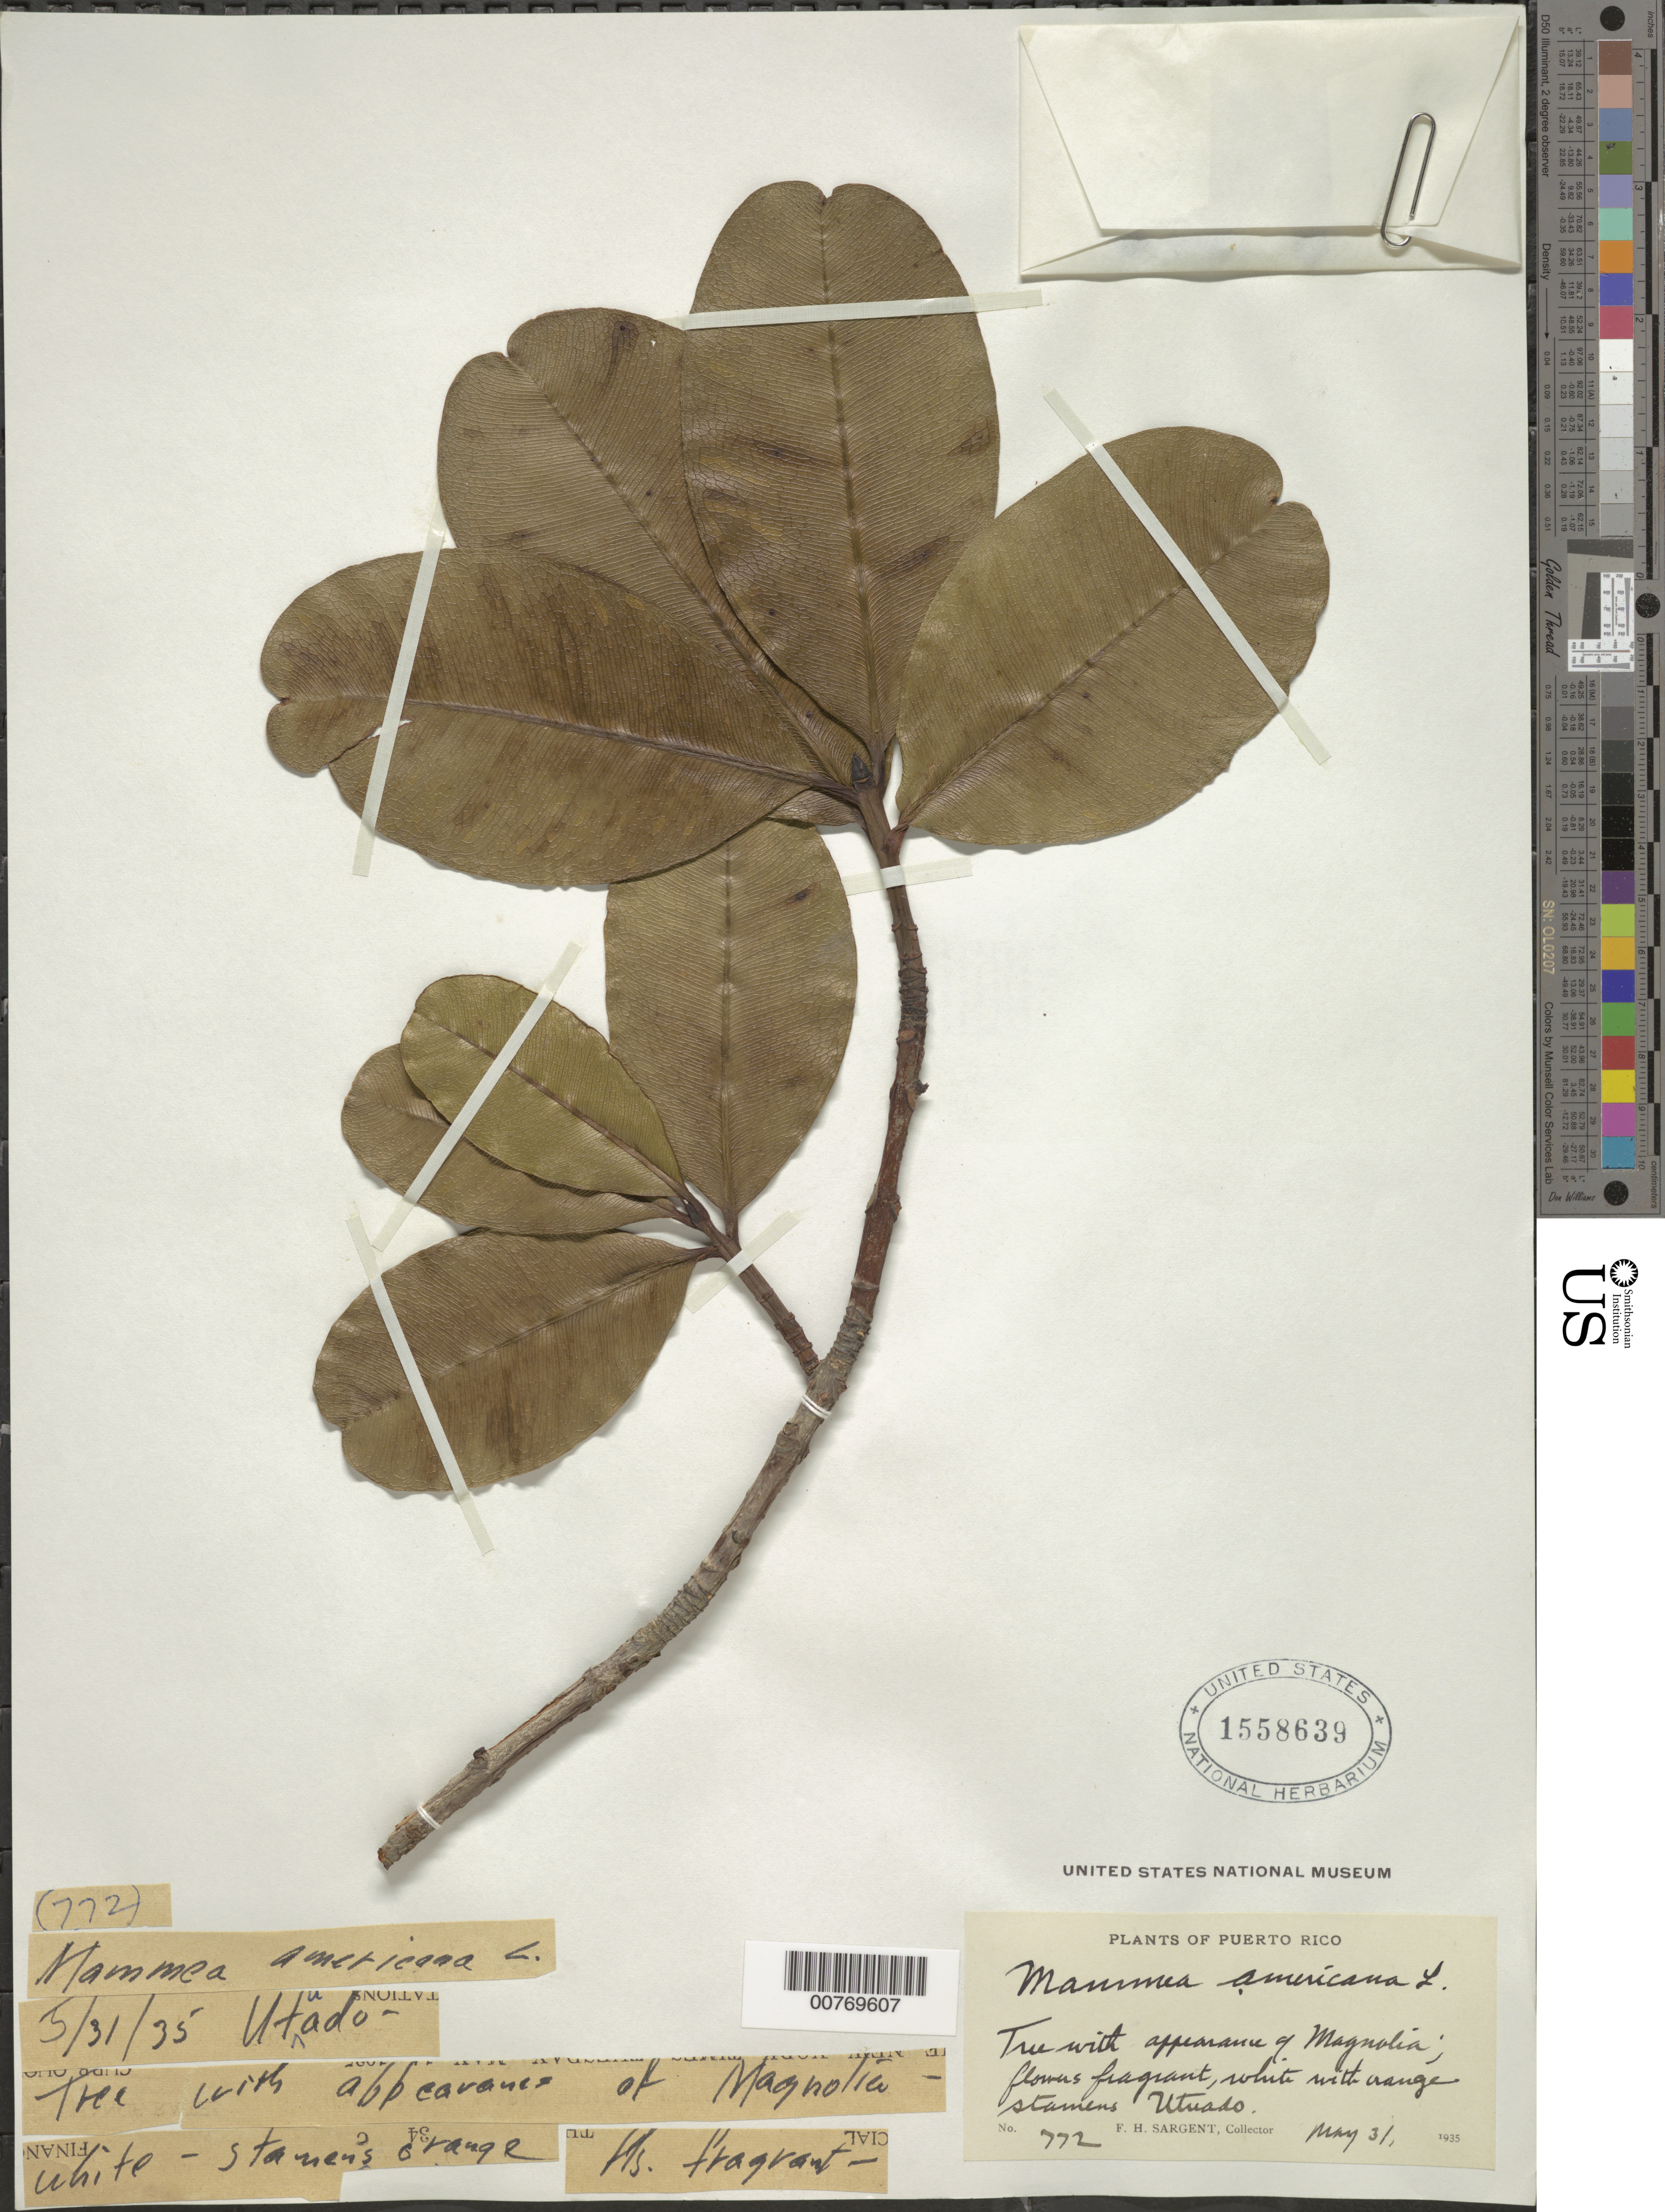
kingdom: Plantae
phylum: Tracheophyta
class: Magnoliopsida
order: Malpighiales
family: Calophyllaceae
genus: Mammea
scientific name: Mammea americana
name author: L.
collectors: F. H. Sargent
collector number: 772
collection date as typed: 31 May 1935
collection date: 1935-05-31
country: Puerto Rico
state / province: Utuado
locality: Utuado.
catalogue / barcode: US 1558639